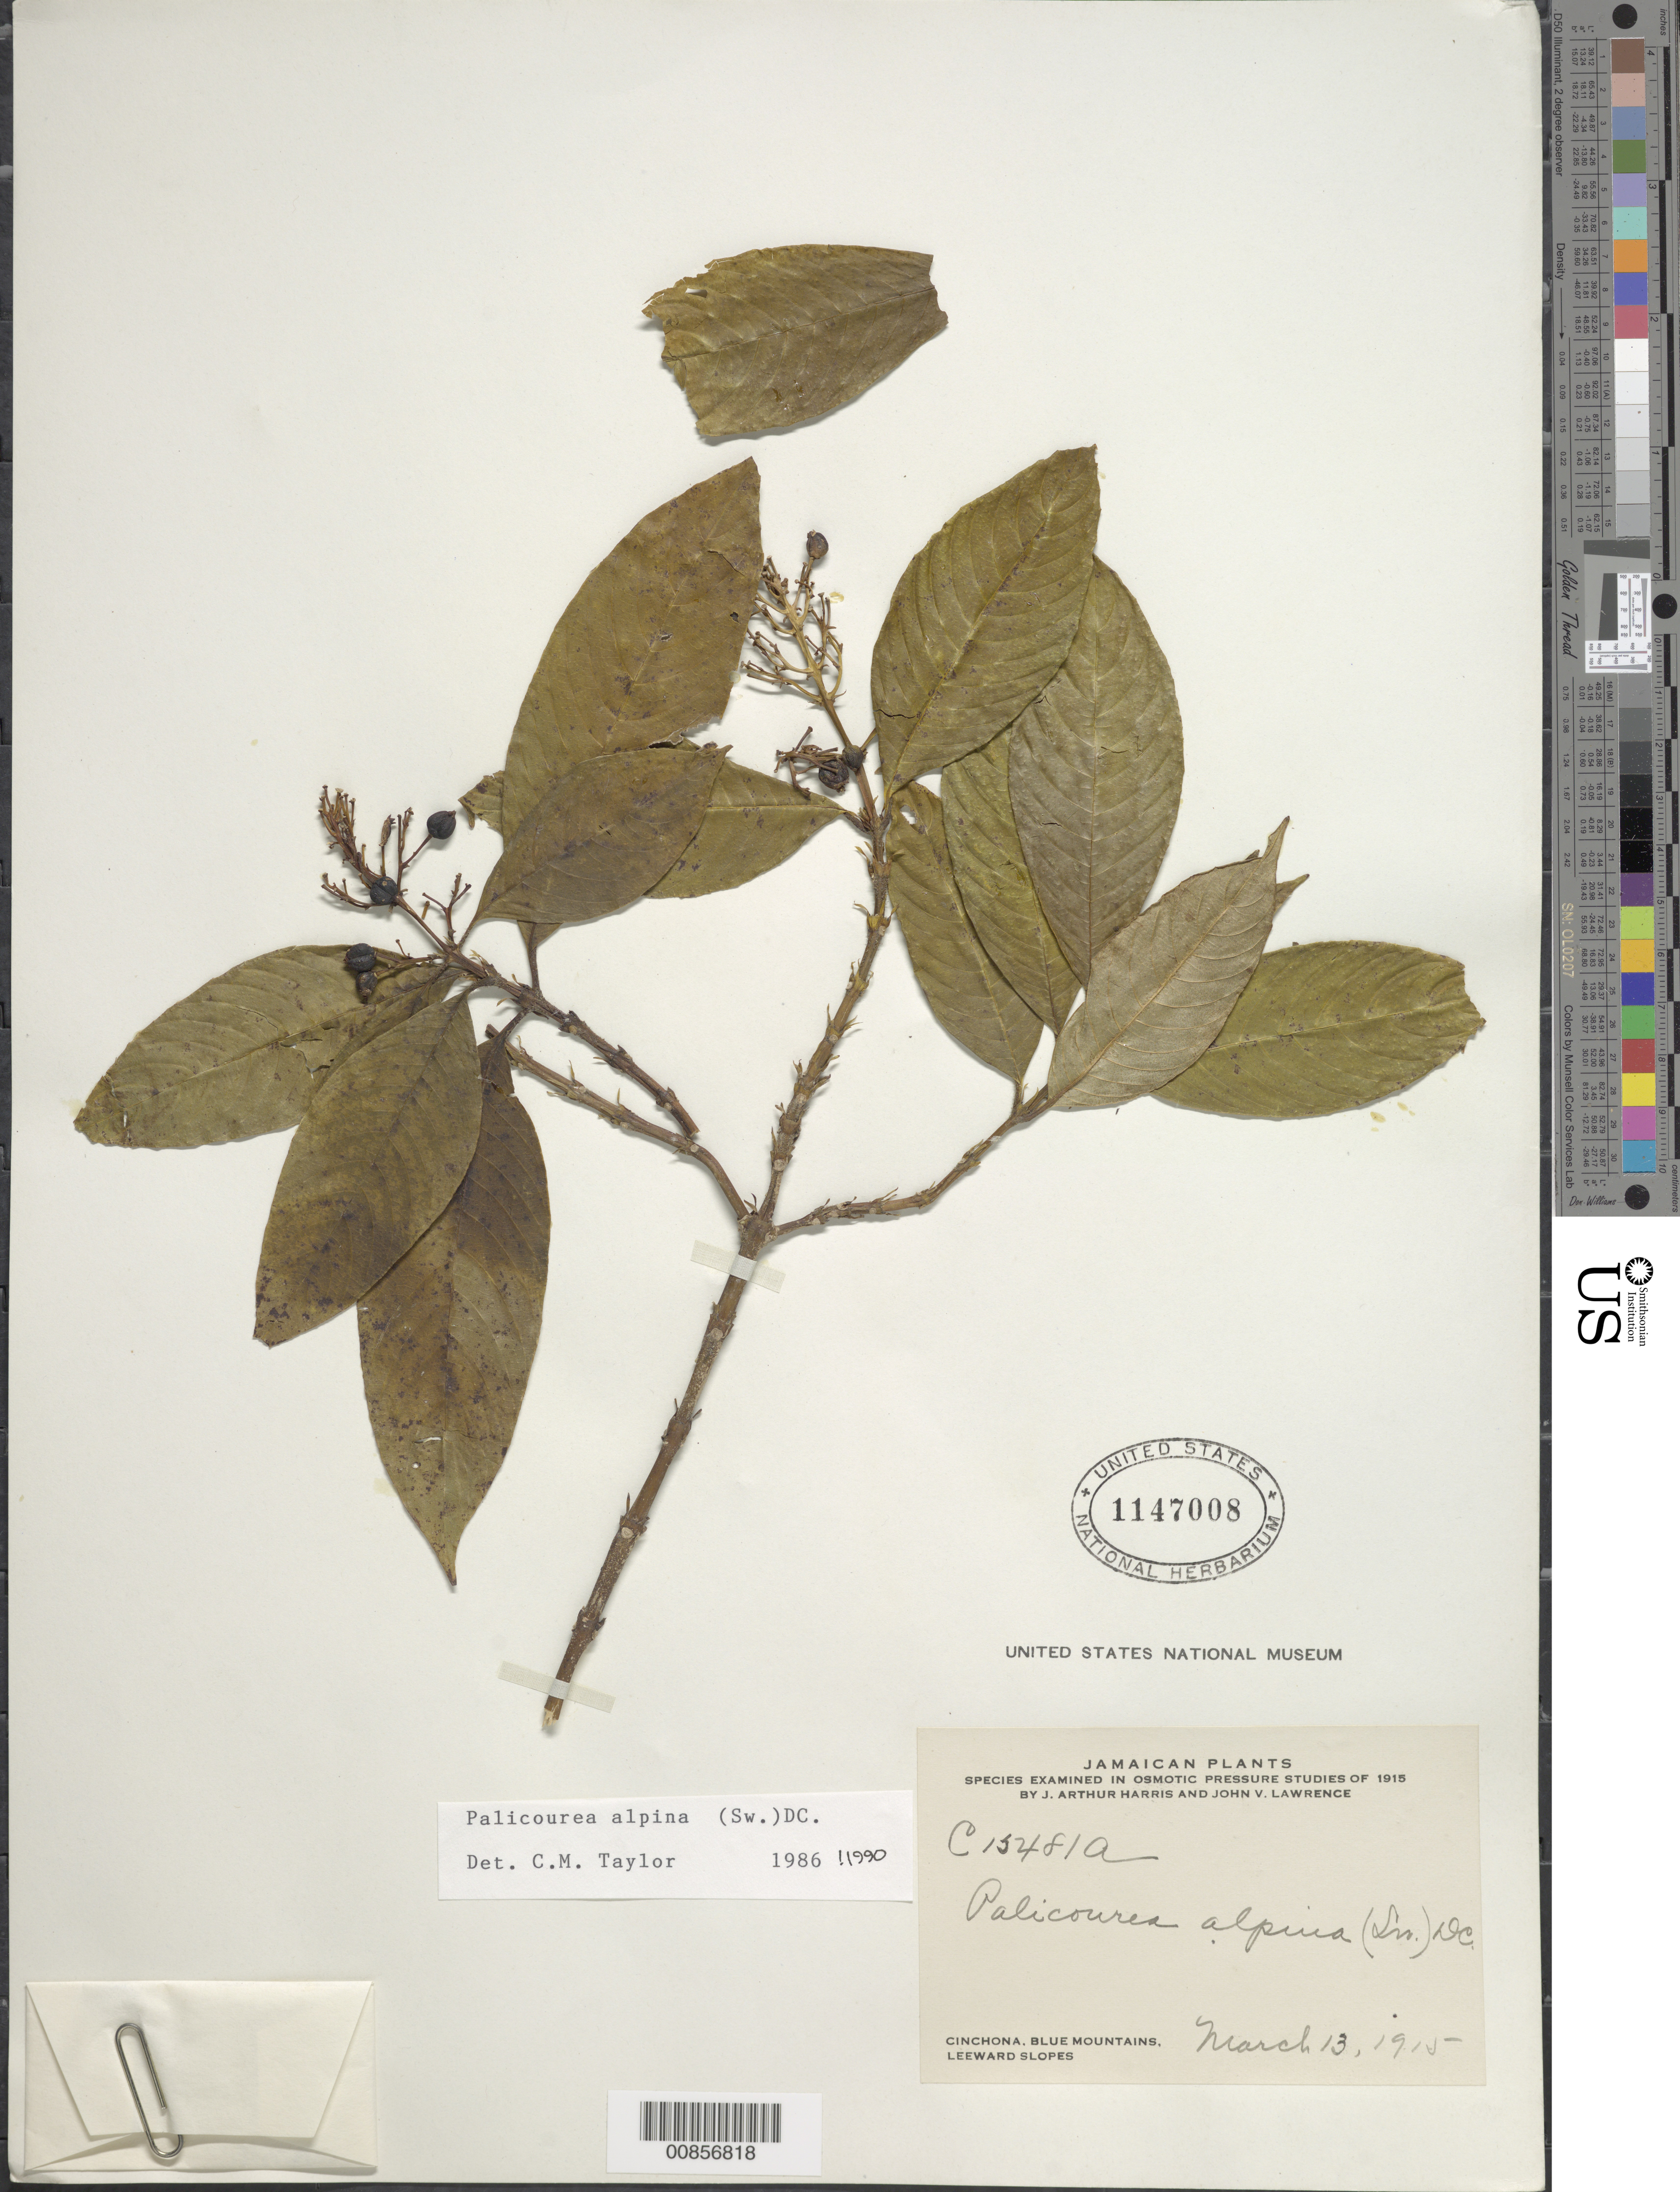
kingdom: Plantae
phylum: Tracheophyta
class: Magnoliopsida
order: Gentianales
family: Rubiaceae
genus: Palicourea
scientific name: Palicourea alpina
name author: (Sw.) DC.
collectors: J. A. Harris & J. Lawrence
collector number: C 15481A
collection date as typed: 13 Mar 1915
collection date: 1915-03-13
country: Jamaica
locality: Cinchona, Blue Mountains, leeward slopes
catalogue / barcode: US 1147008